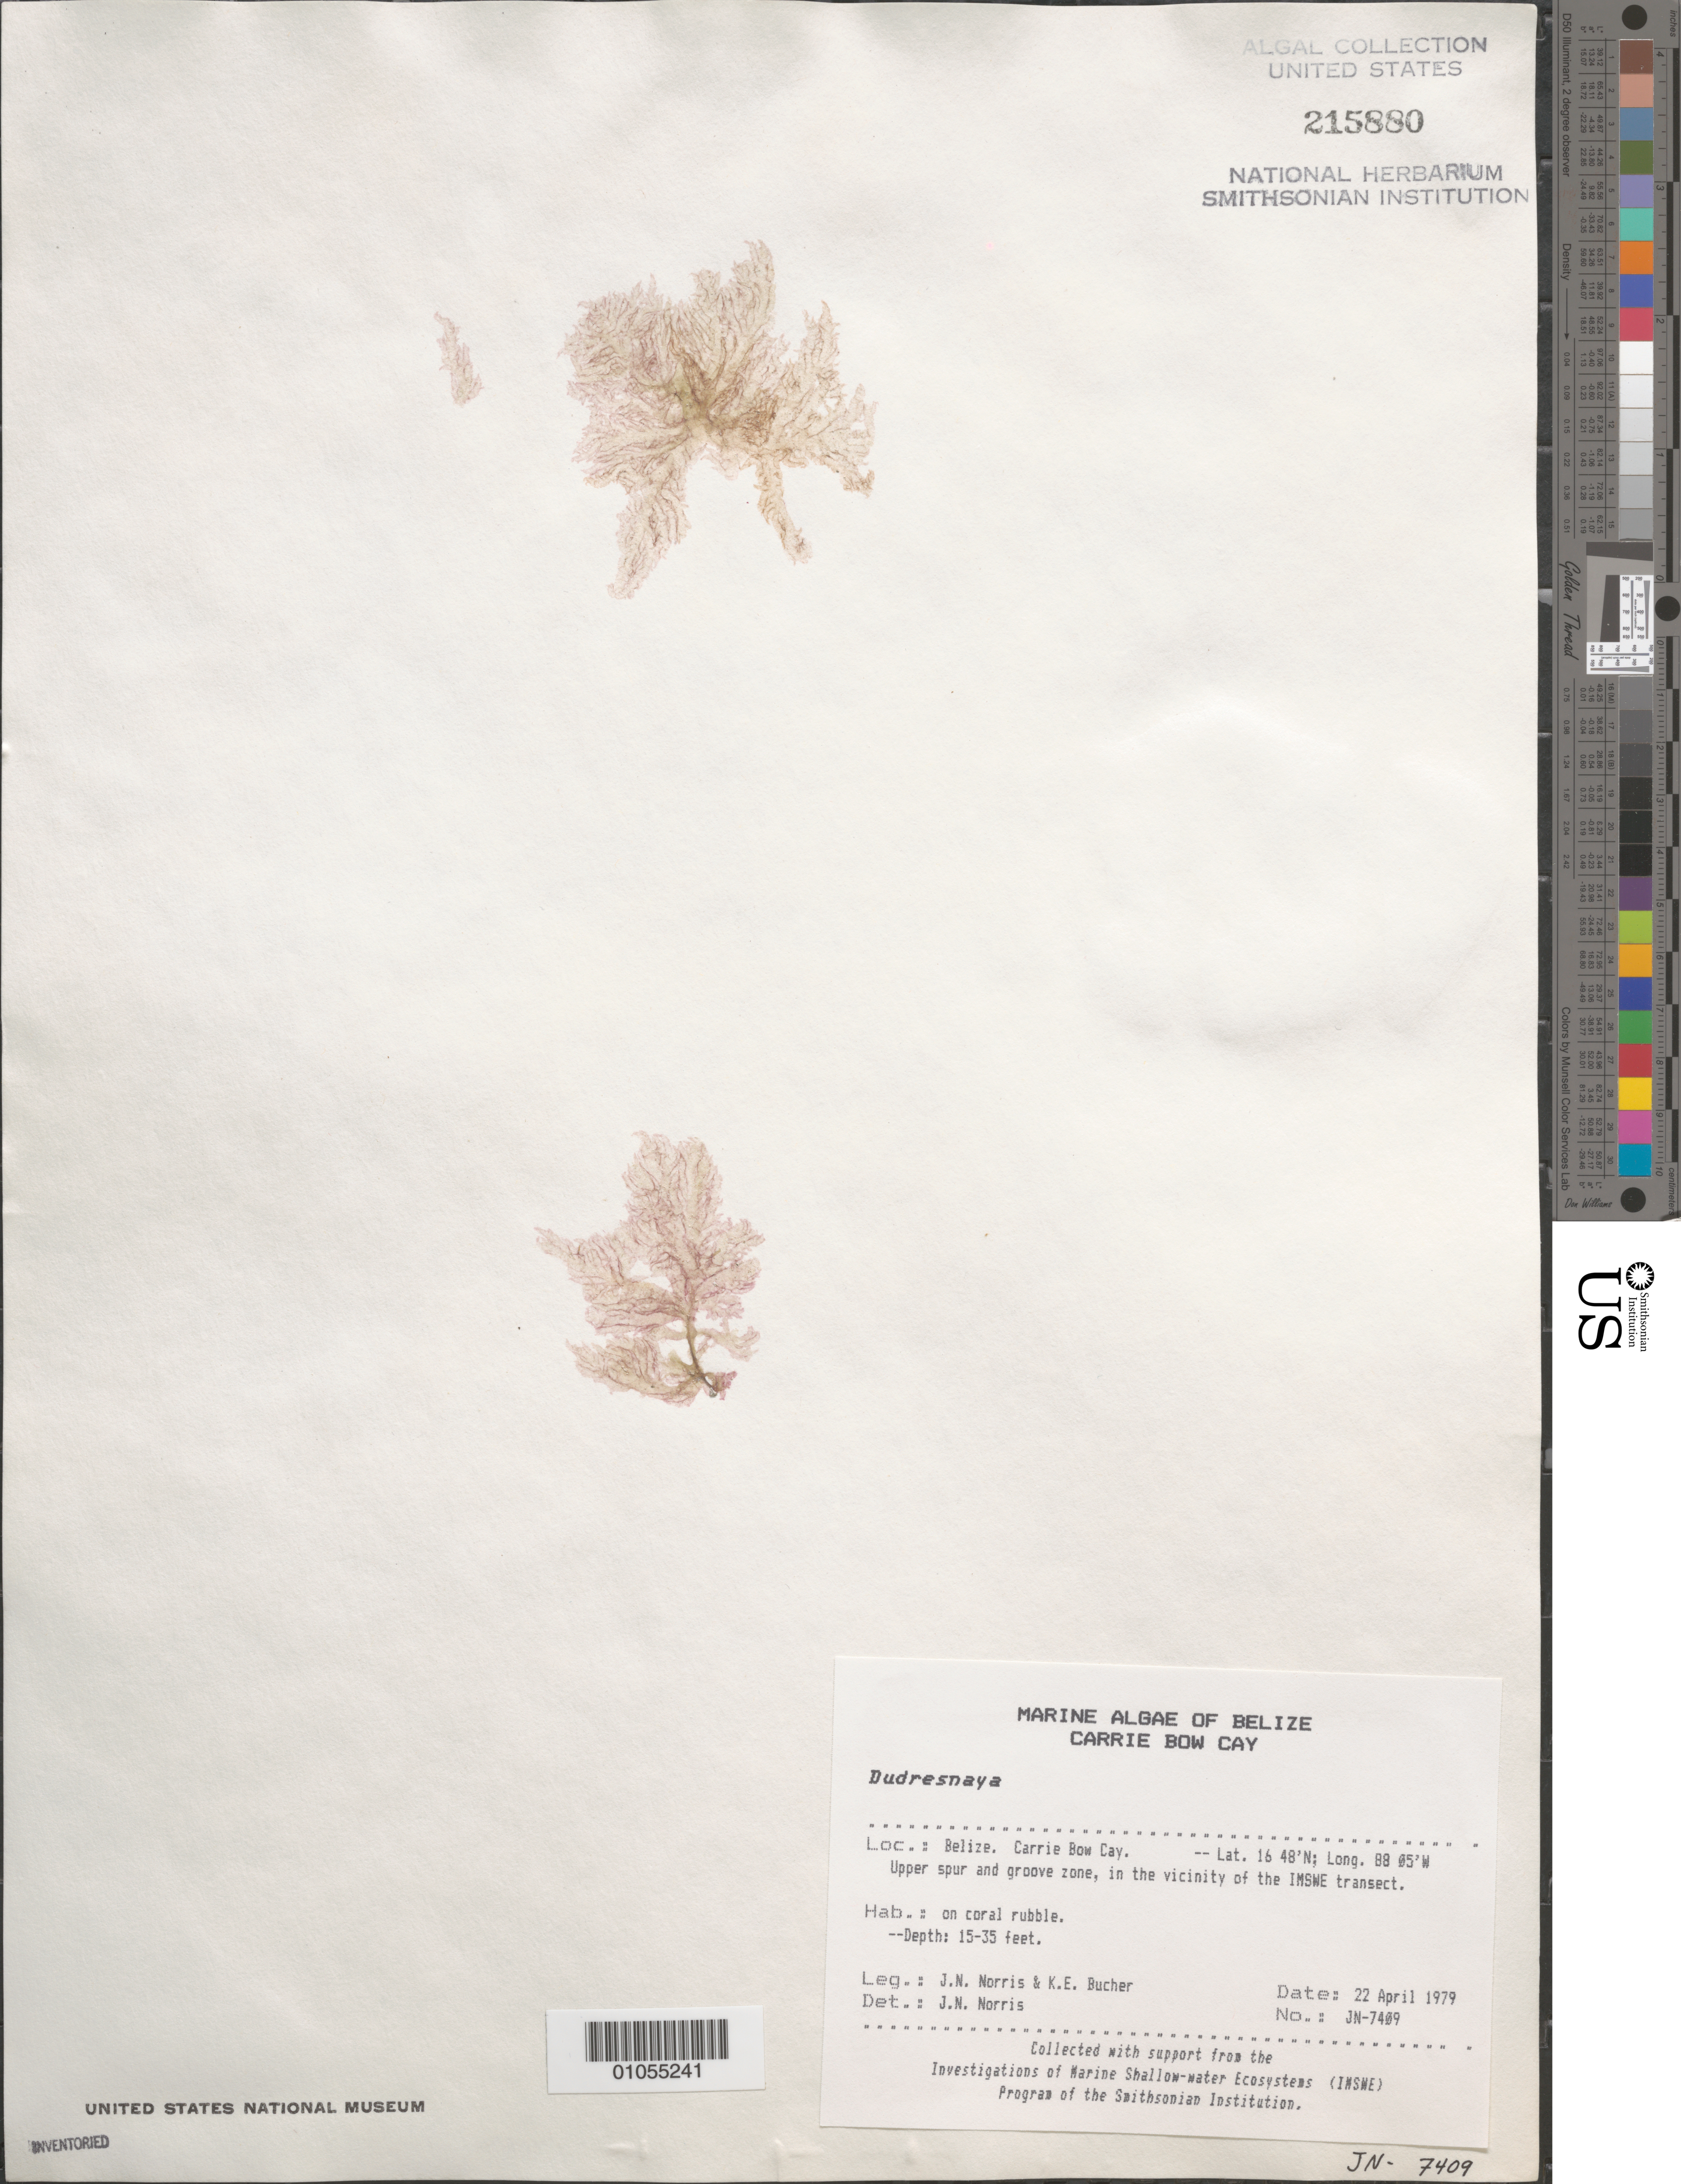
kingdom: Plantae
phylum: Rhodophyta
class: Florideophyceae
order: Gigartinales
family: Dumontiaceae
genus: Dudresnaya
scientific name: Dudresnaya sp.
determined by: Norris, James N.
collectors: J. N. Norris & K. E. Bucher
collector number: JN-7409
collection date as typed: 22 Apr 1979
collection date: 1979-04-22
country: Belize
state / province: Stann Creek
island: Carrie Bow Cay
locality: Upper spur and groove zone, in IMSWE transect area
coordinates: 16 48'N, 88 05'W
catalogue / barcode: US 215880